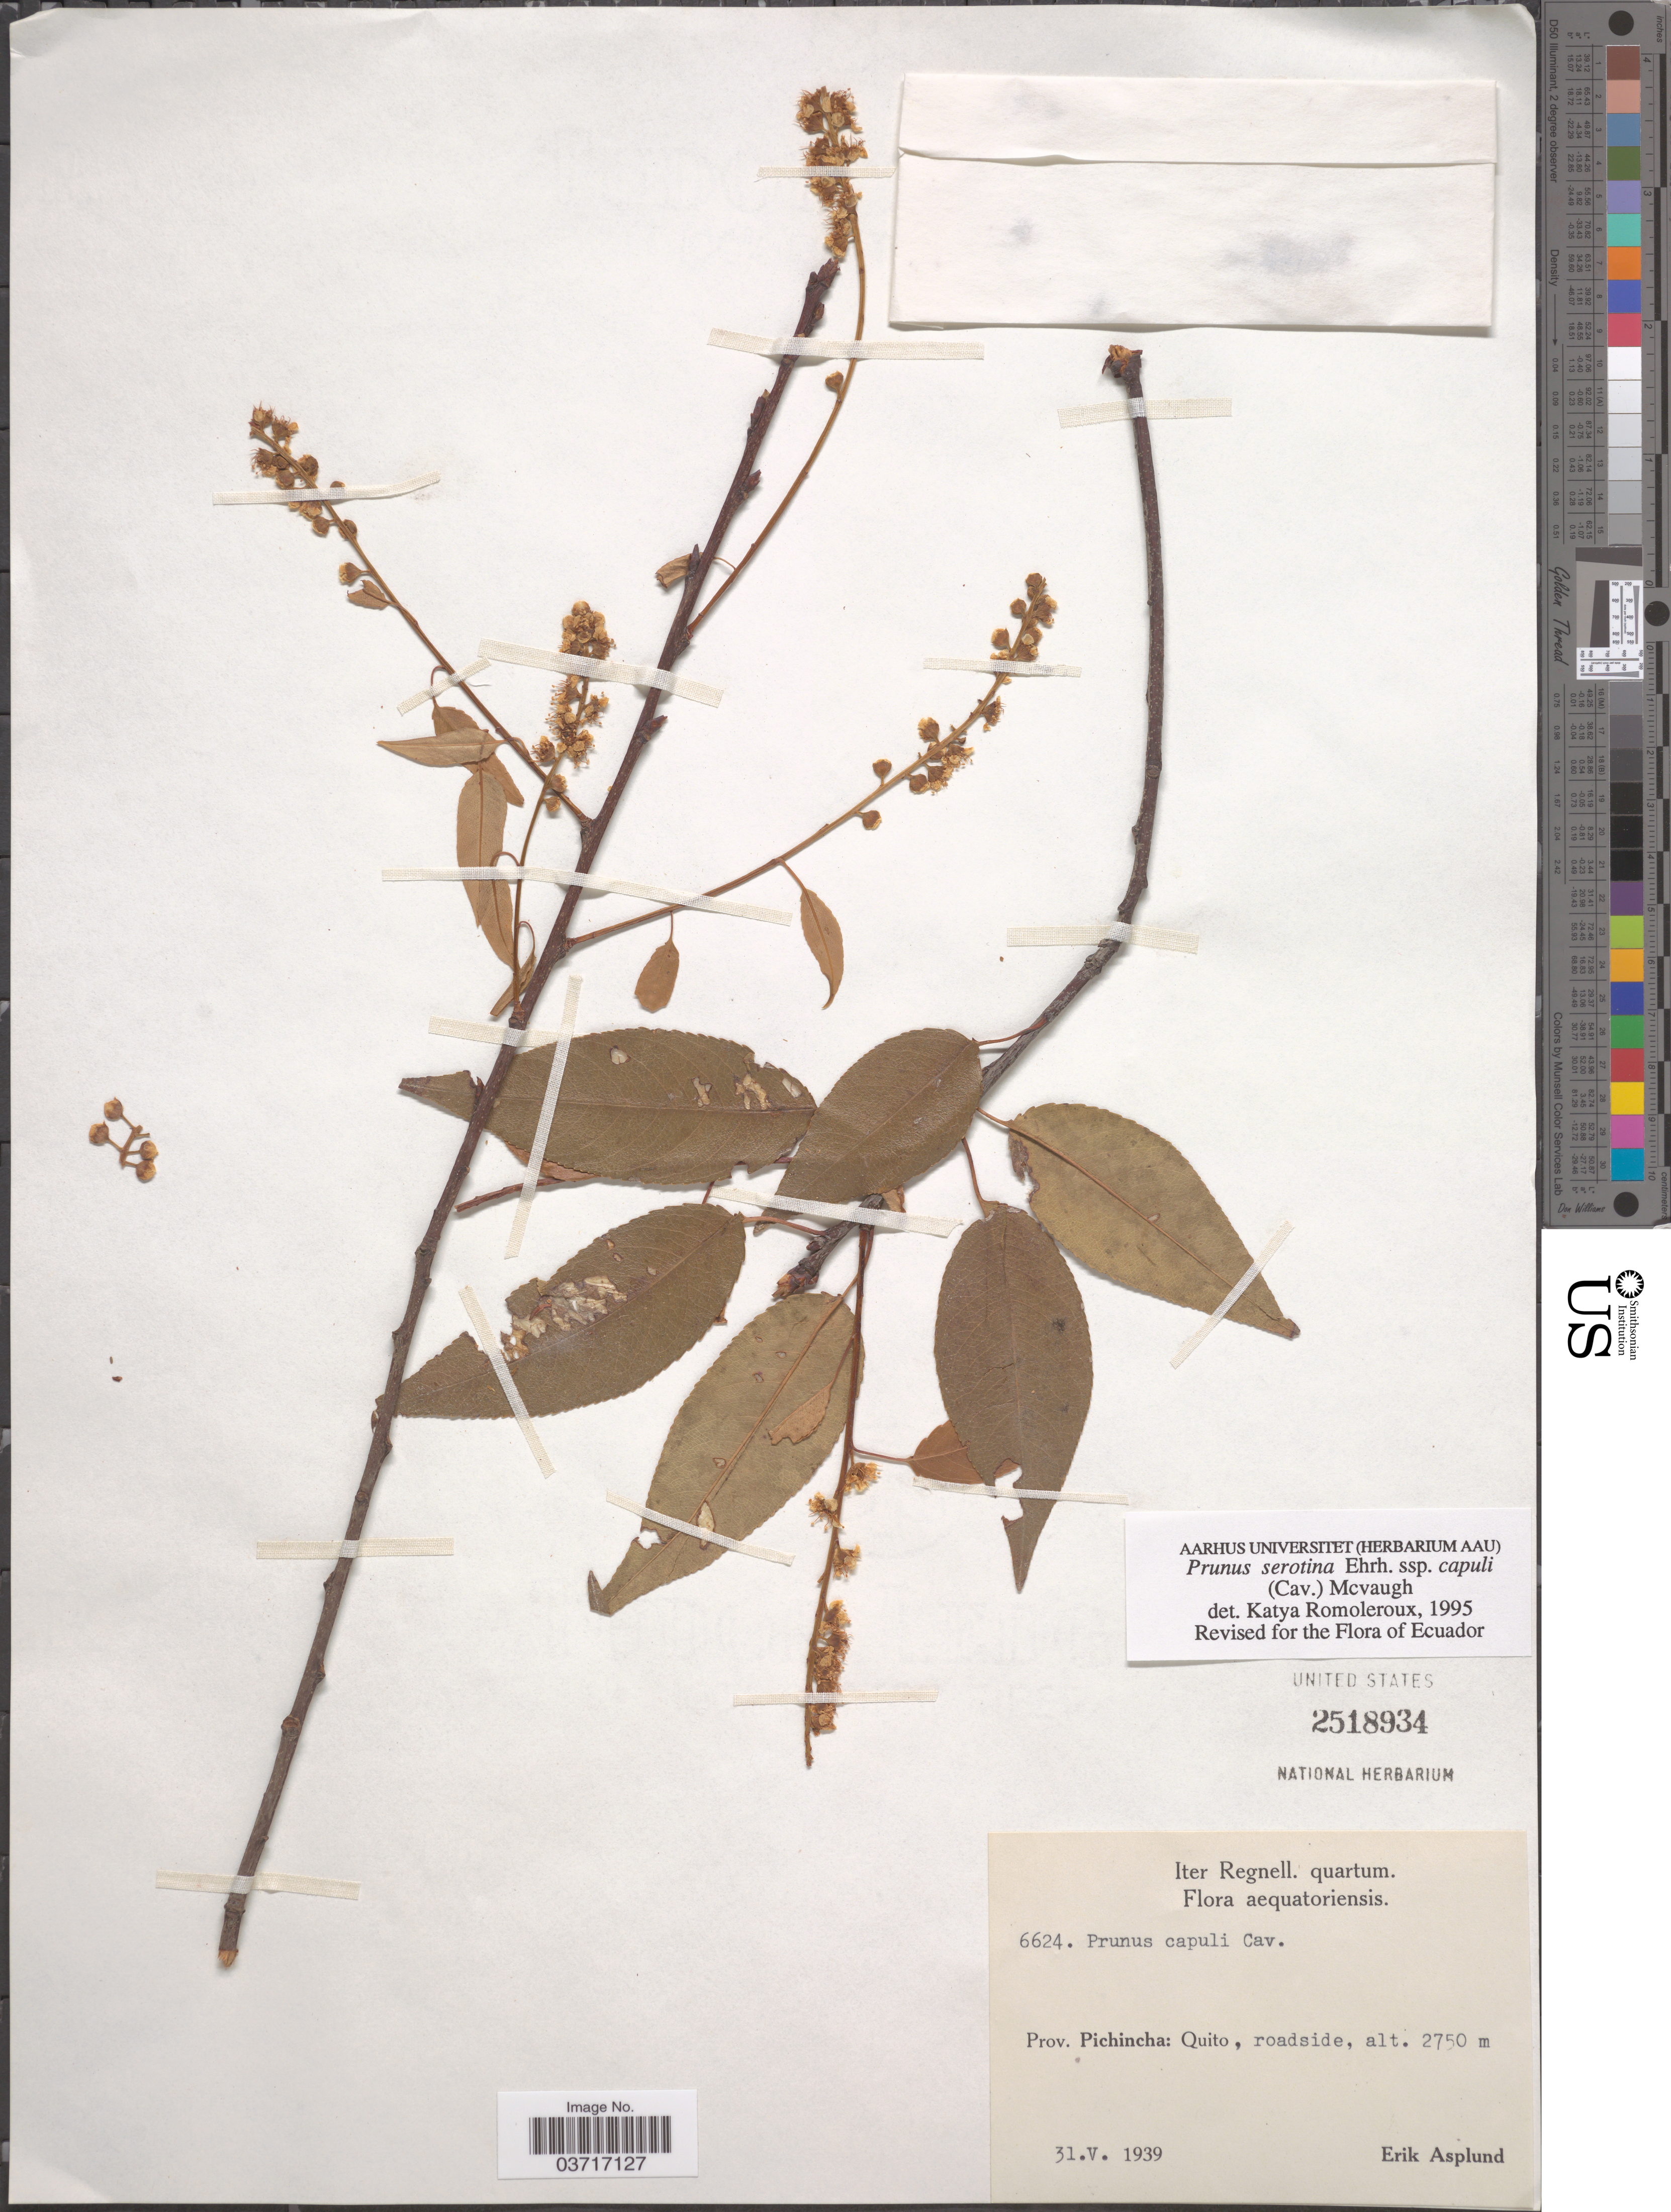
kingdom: Plantae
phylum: Tracheophyta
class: Magnoliopsida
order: Rosales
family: Rosaceae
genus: Prunus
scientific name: Prunus serotina subsp. capuli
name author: (Cav. ex Spreng.) McVaugh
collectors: E. Asplund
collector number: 6624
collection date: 1939-05-31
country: Ecuador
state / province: Pichincha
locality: Quito, roadside.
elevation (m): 2750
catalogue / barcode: US 2518934